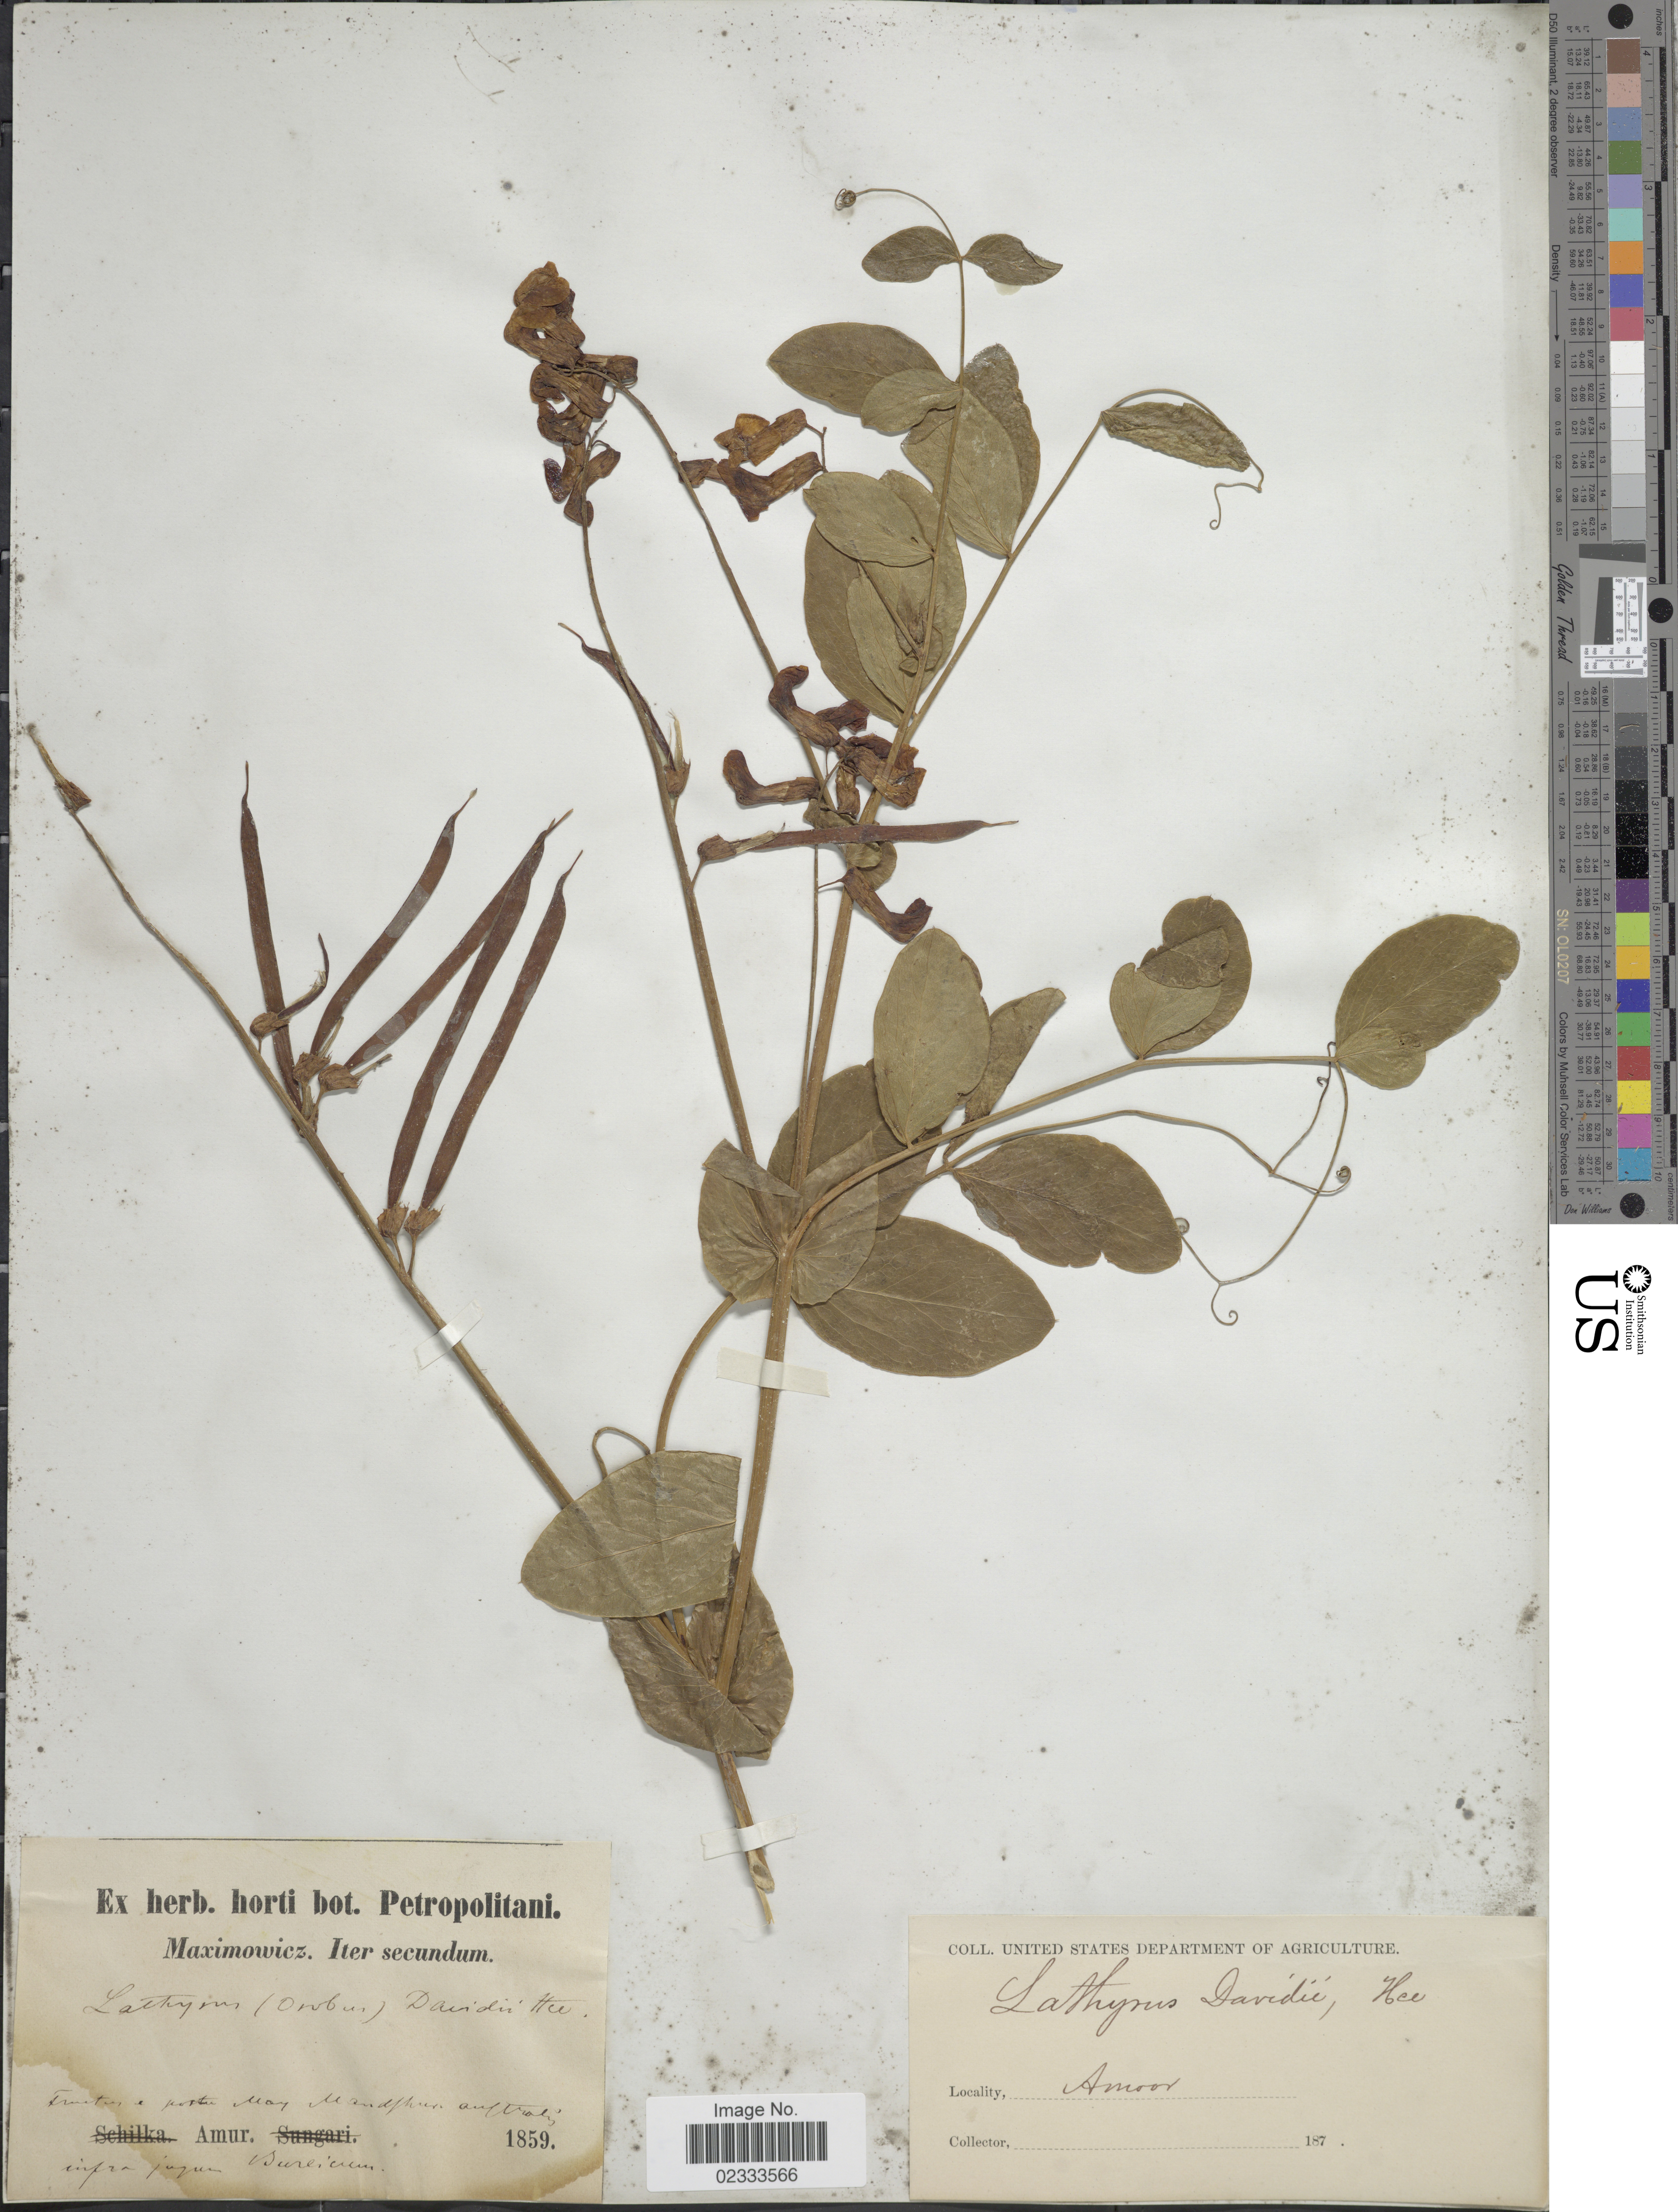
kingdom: Plantae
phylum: Tracheophyta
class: Magnoliopsida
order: Fabales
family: Fabaceae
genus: Lathyrus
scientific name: Lathyrus davidii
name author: Hance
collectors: -. Maximowicz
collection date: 1859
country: Russian Federation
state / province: Amur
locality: Frutus postu may mandshur australis